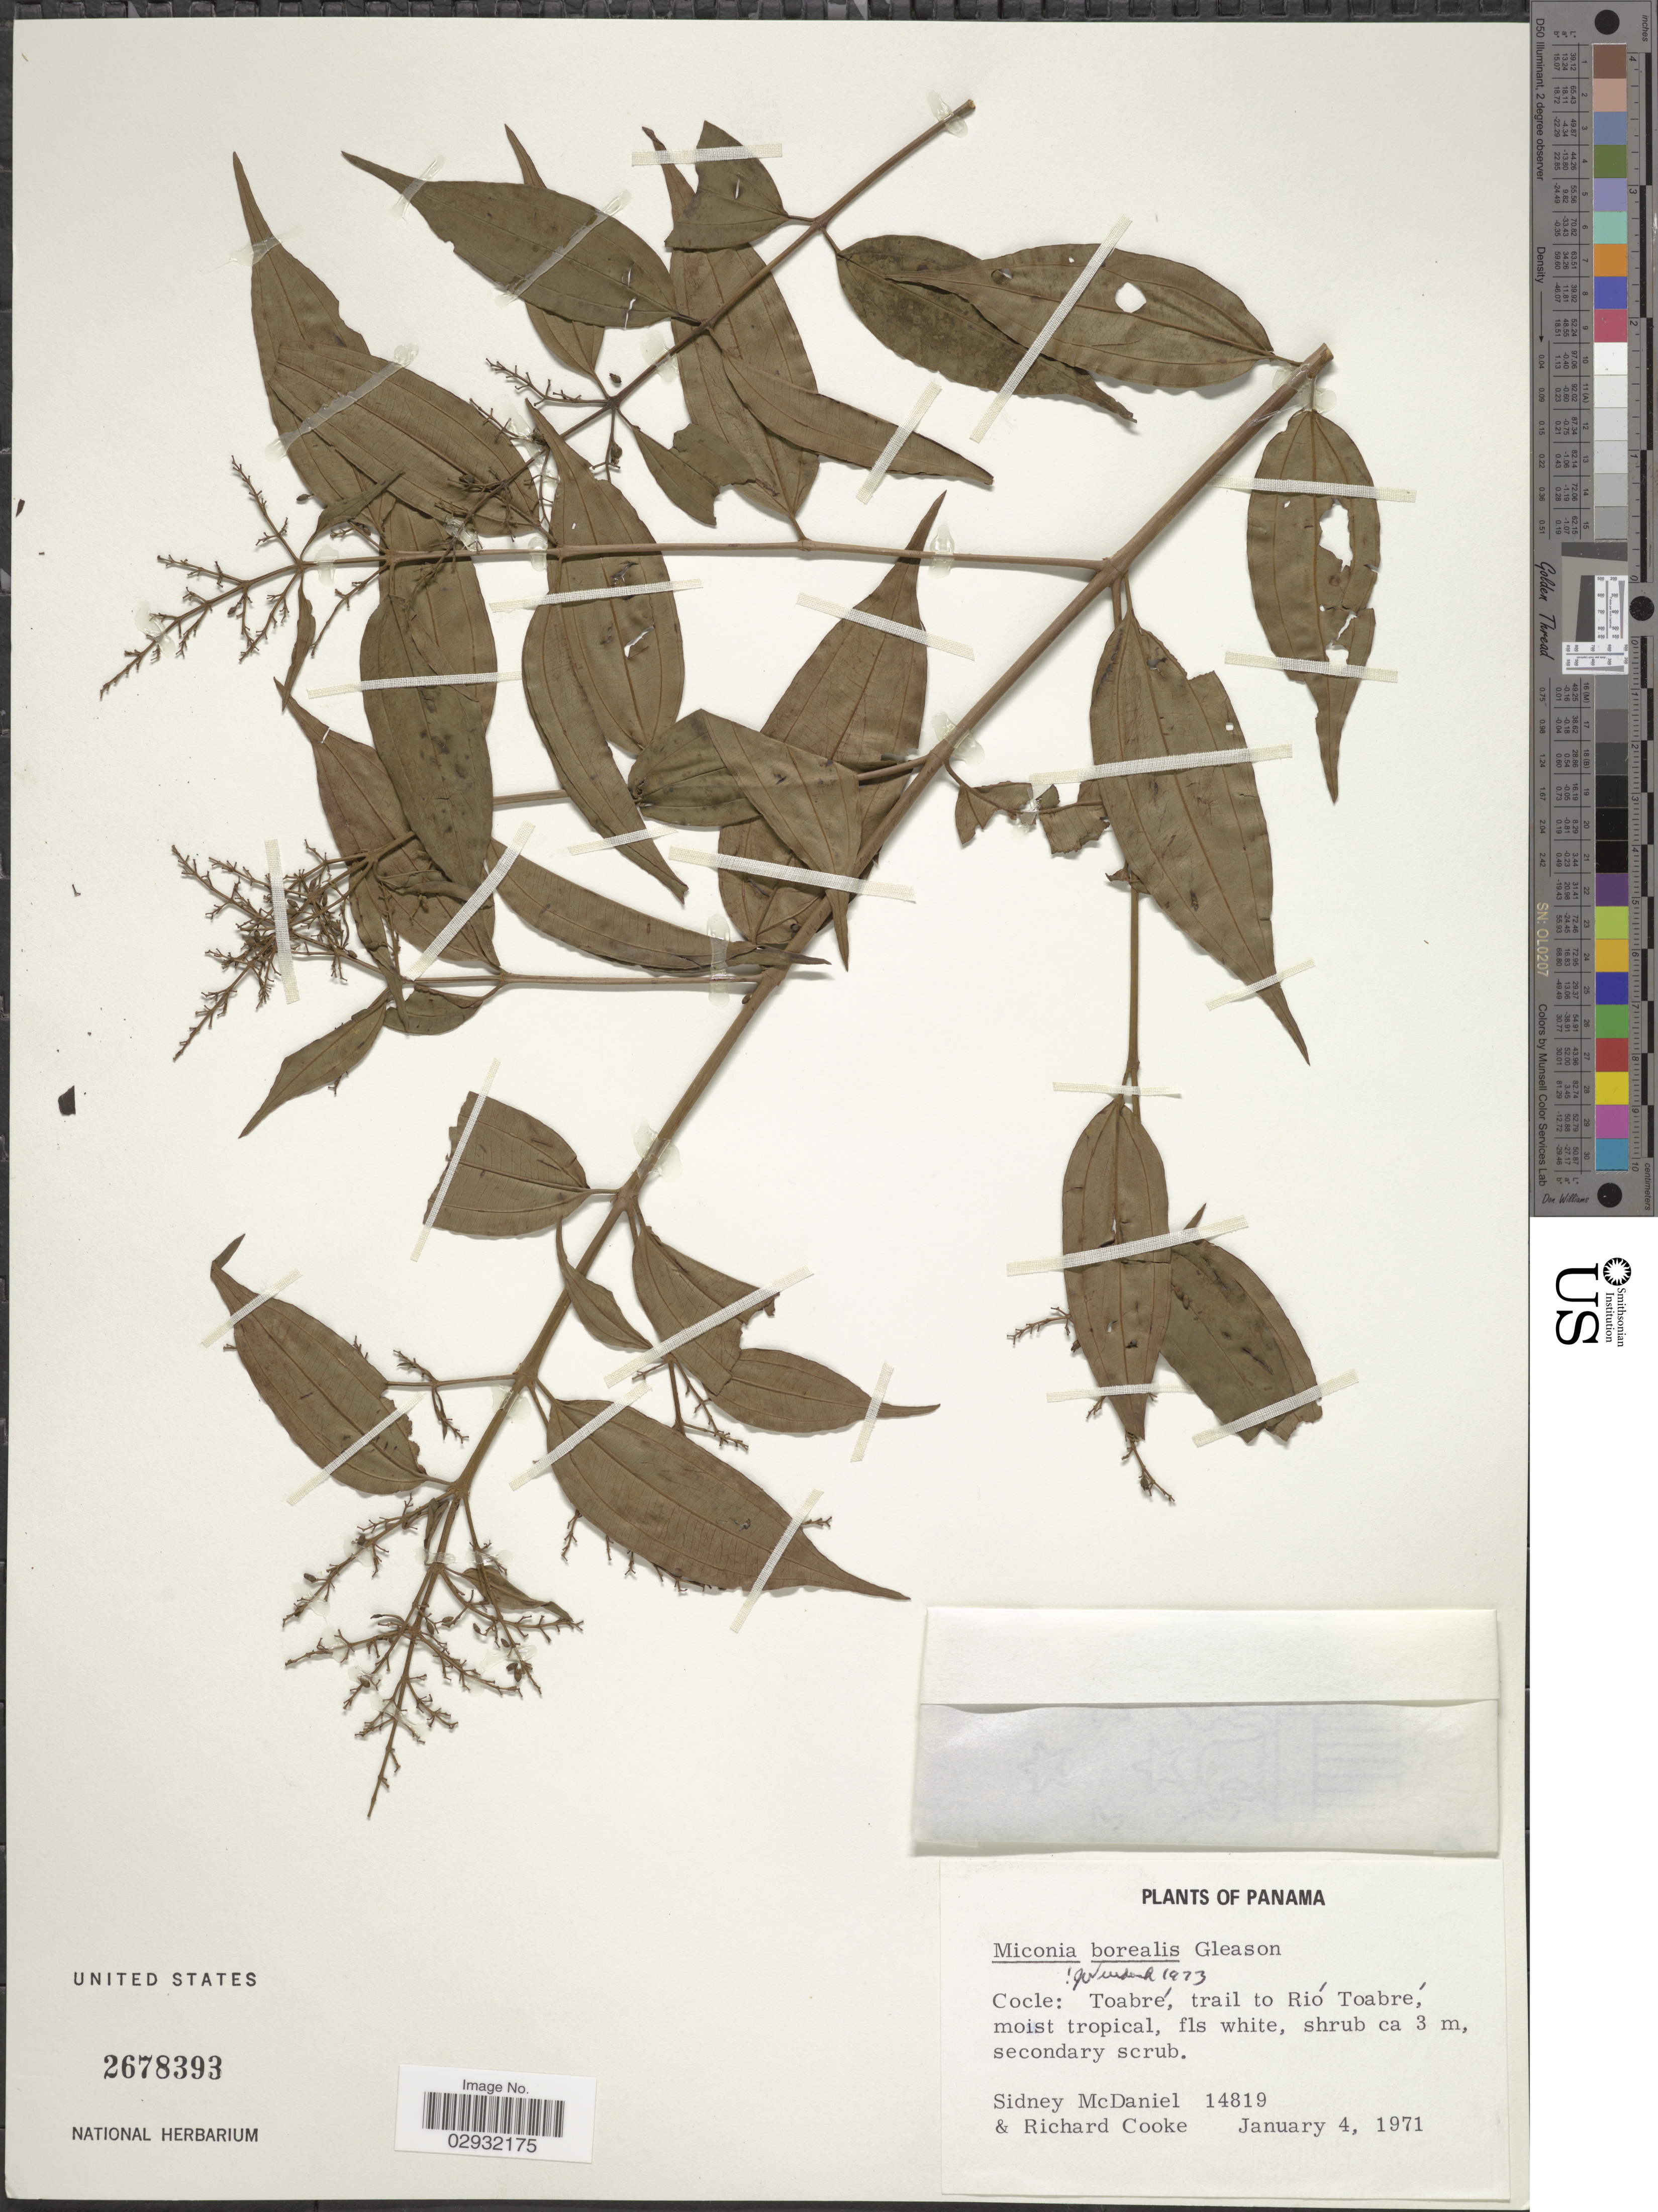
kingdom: Plantae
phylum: Tracheophyta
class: Magnoliopsida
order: Myrtales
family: Melastomataceae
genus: Miconia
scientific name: Miconia borealis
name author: Gleason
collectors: S. McDaniel & R. Cooke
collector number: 14819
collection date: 1971-01-04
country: Panama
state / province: Coclé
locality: Toabre, trail to Rió Toabré.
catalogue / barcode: US 2678393